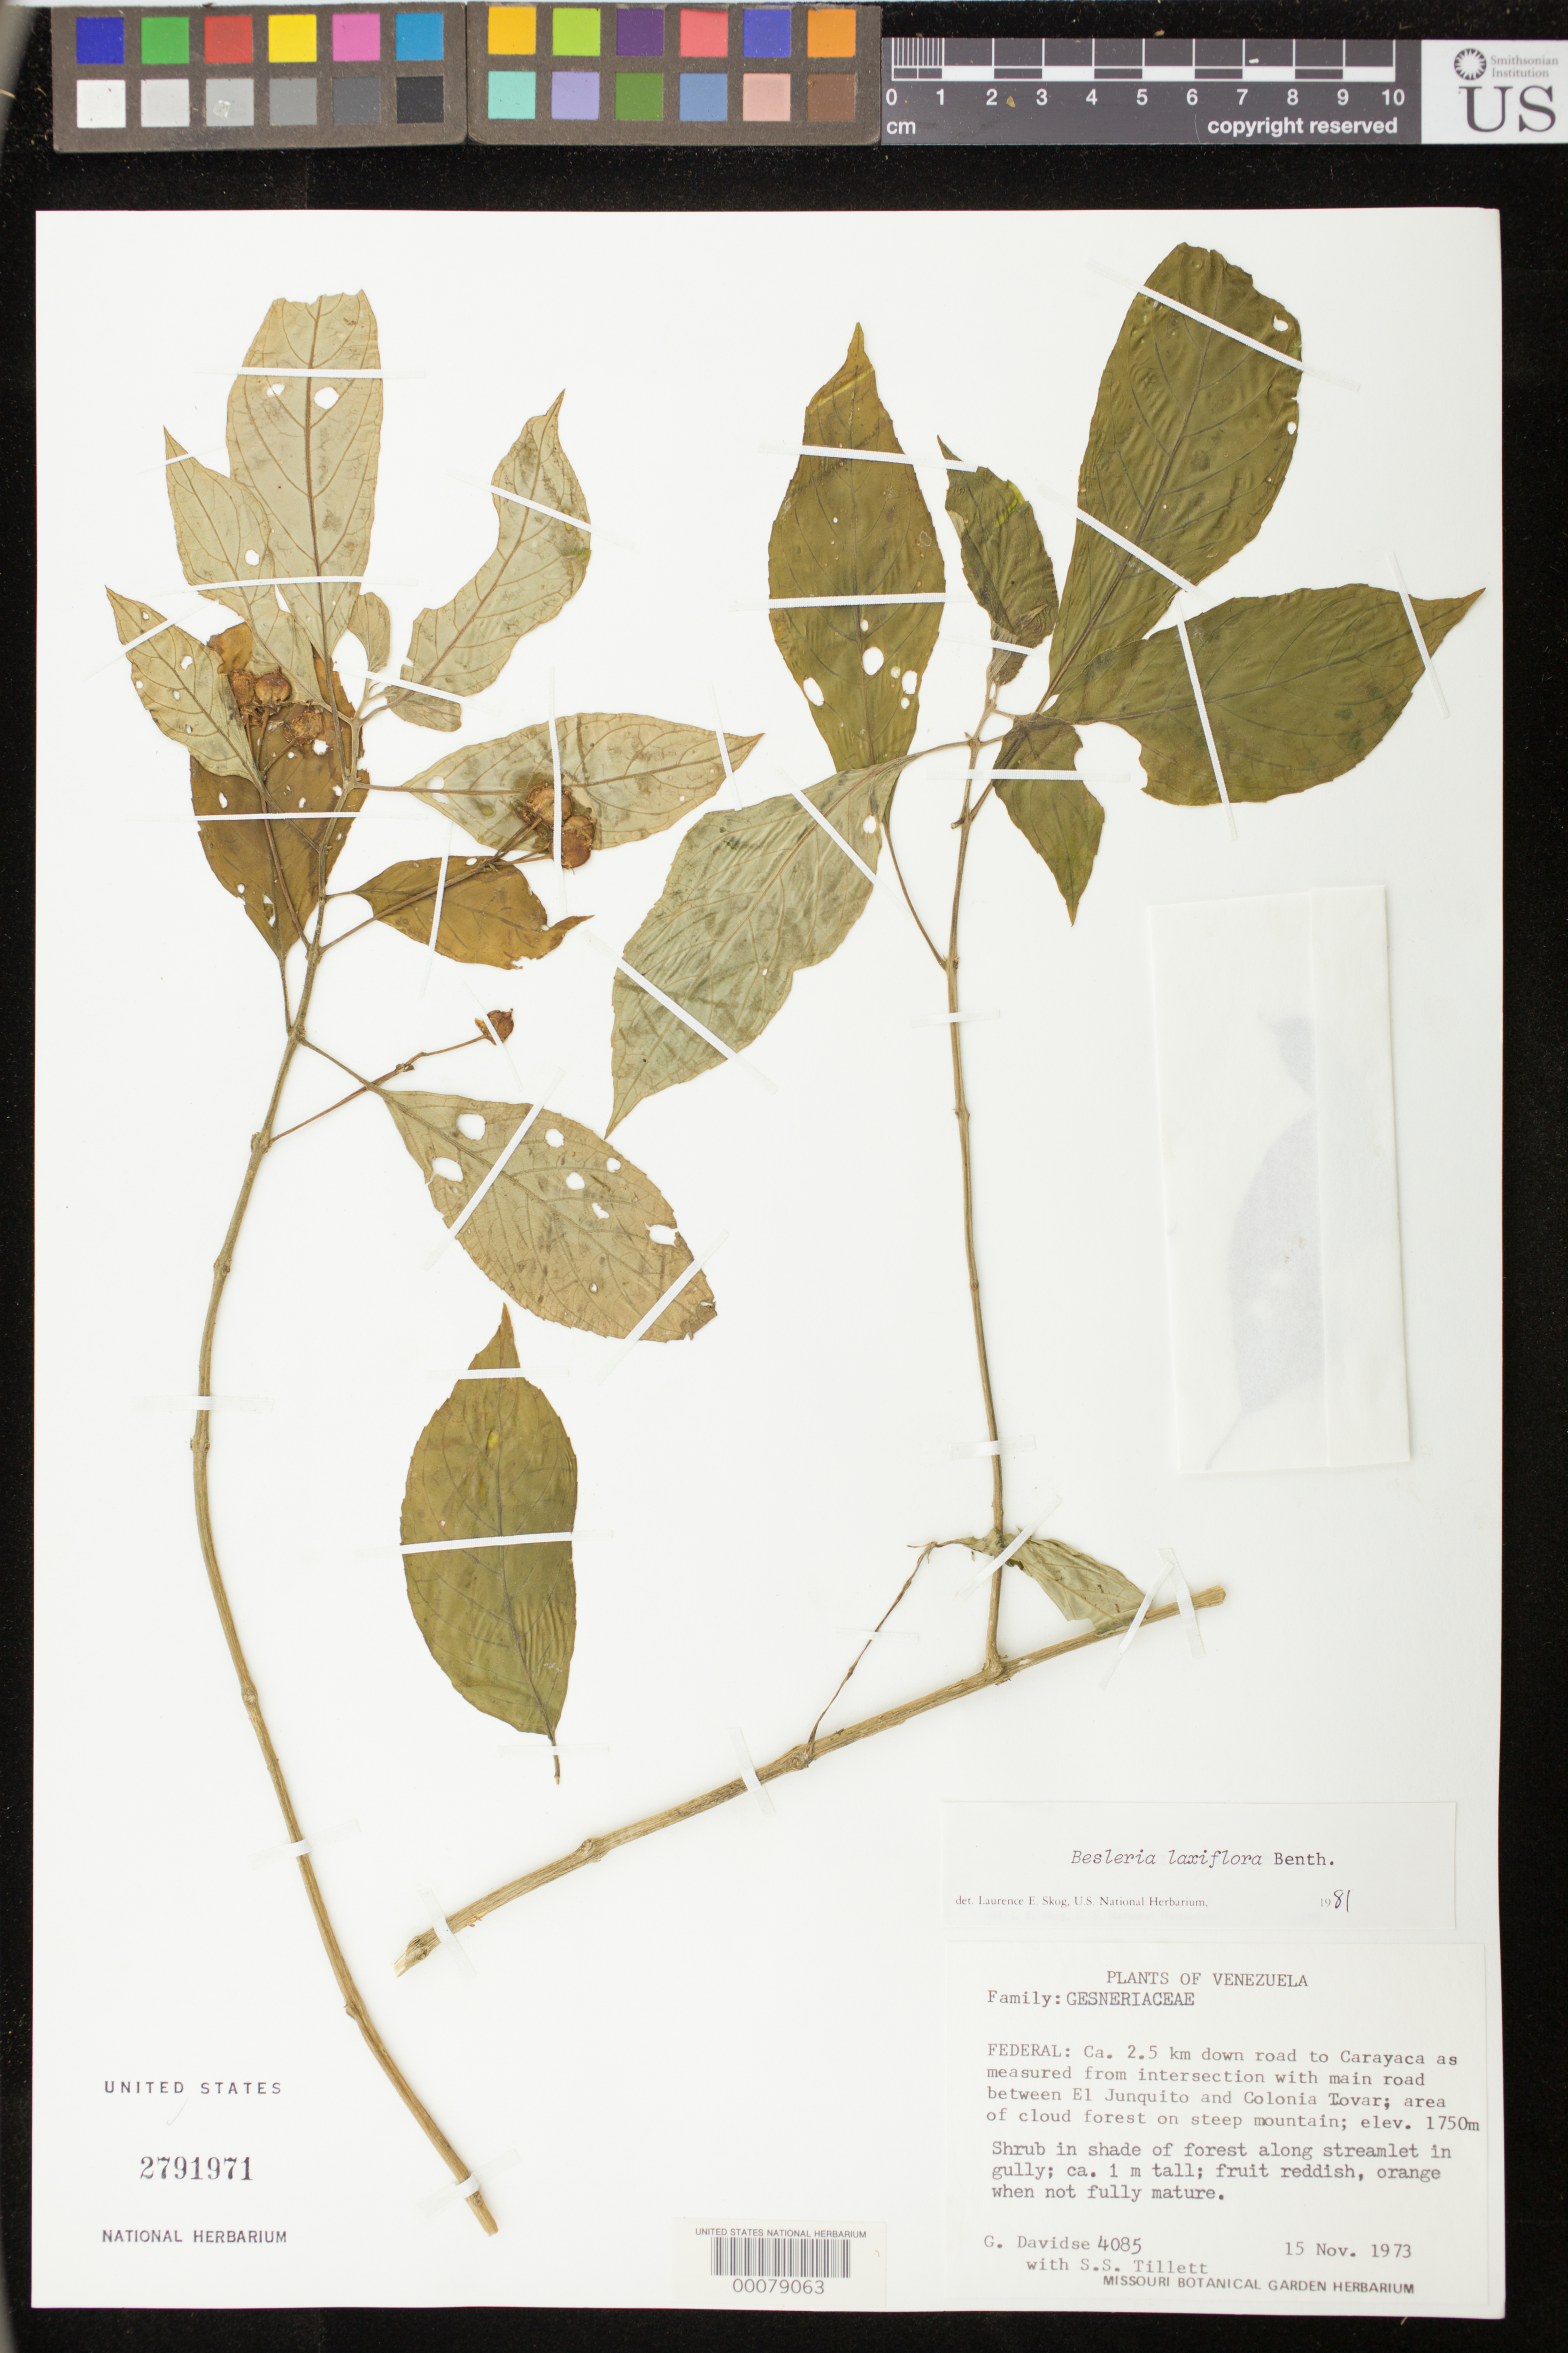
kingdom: Plantae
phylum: Tracheophyta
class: Magnoliopsida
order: Lamiales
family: Gesneriaceae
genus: Besleria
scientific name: Besleria laxiflora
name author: Benth.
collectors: G. Davidse & S. S. Tillett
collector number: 4085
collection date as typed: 15 Nov 1973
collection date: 1973-11-15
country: Venezuela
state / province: Vargas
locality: About 2.5 km down road to Carayaca as measured from intersection with main road between El Junquito & Colonia Tovar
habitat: Area of cloud forest on steep mountain; in shade of forest along streamlet in gully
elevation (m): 1750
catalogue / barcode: US 2791971